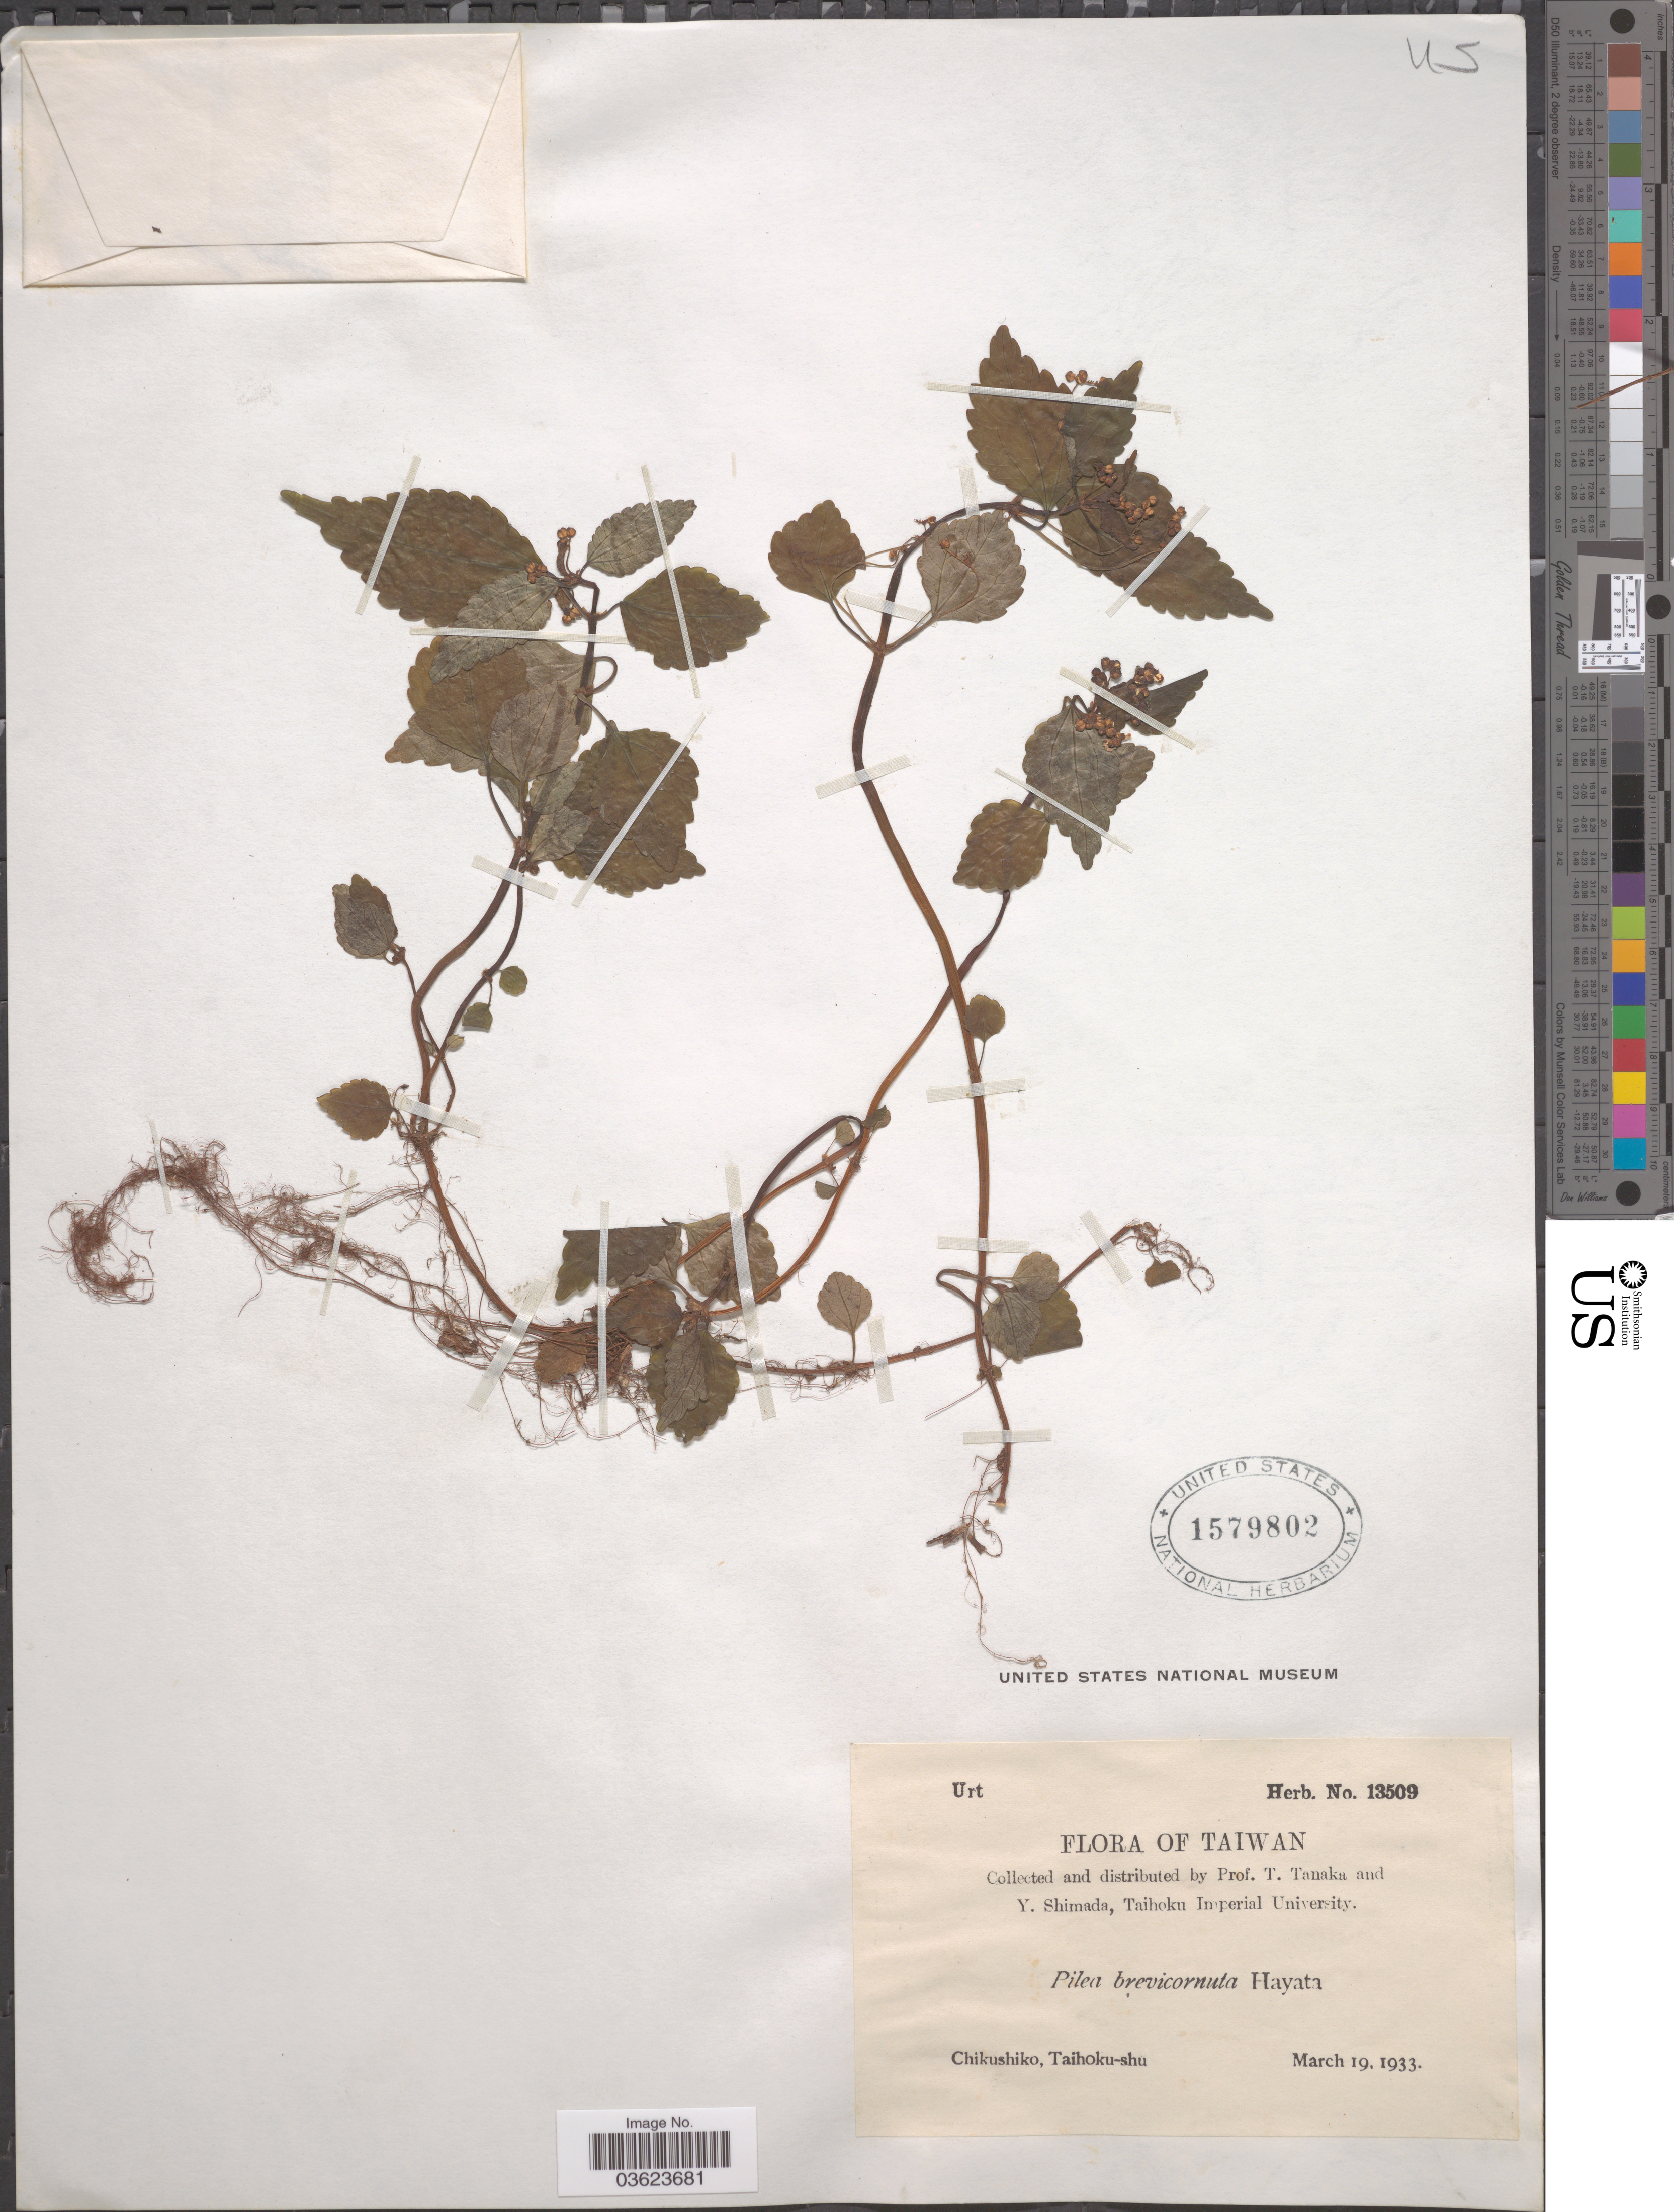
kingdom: Plantae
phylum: Tracheophyta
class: Magnoliopsida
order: Rosales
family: Urticaceae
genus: Pilea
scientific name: Pilea brevicornuta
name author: Hayata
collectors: T. Tanaka & Y. Shimada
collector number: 13509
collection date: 1933-03-19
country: Taiwan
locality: Chikushiko, Taihoku-shu.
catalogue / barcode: US 1579802